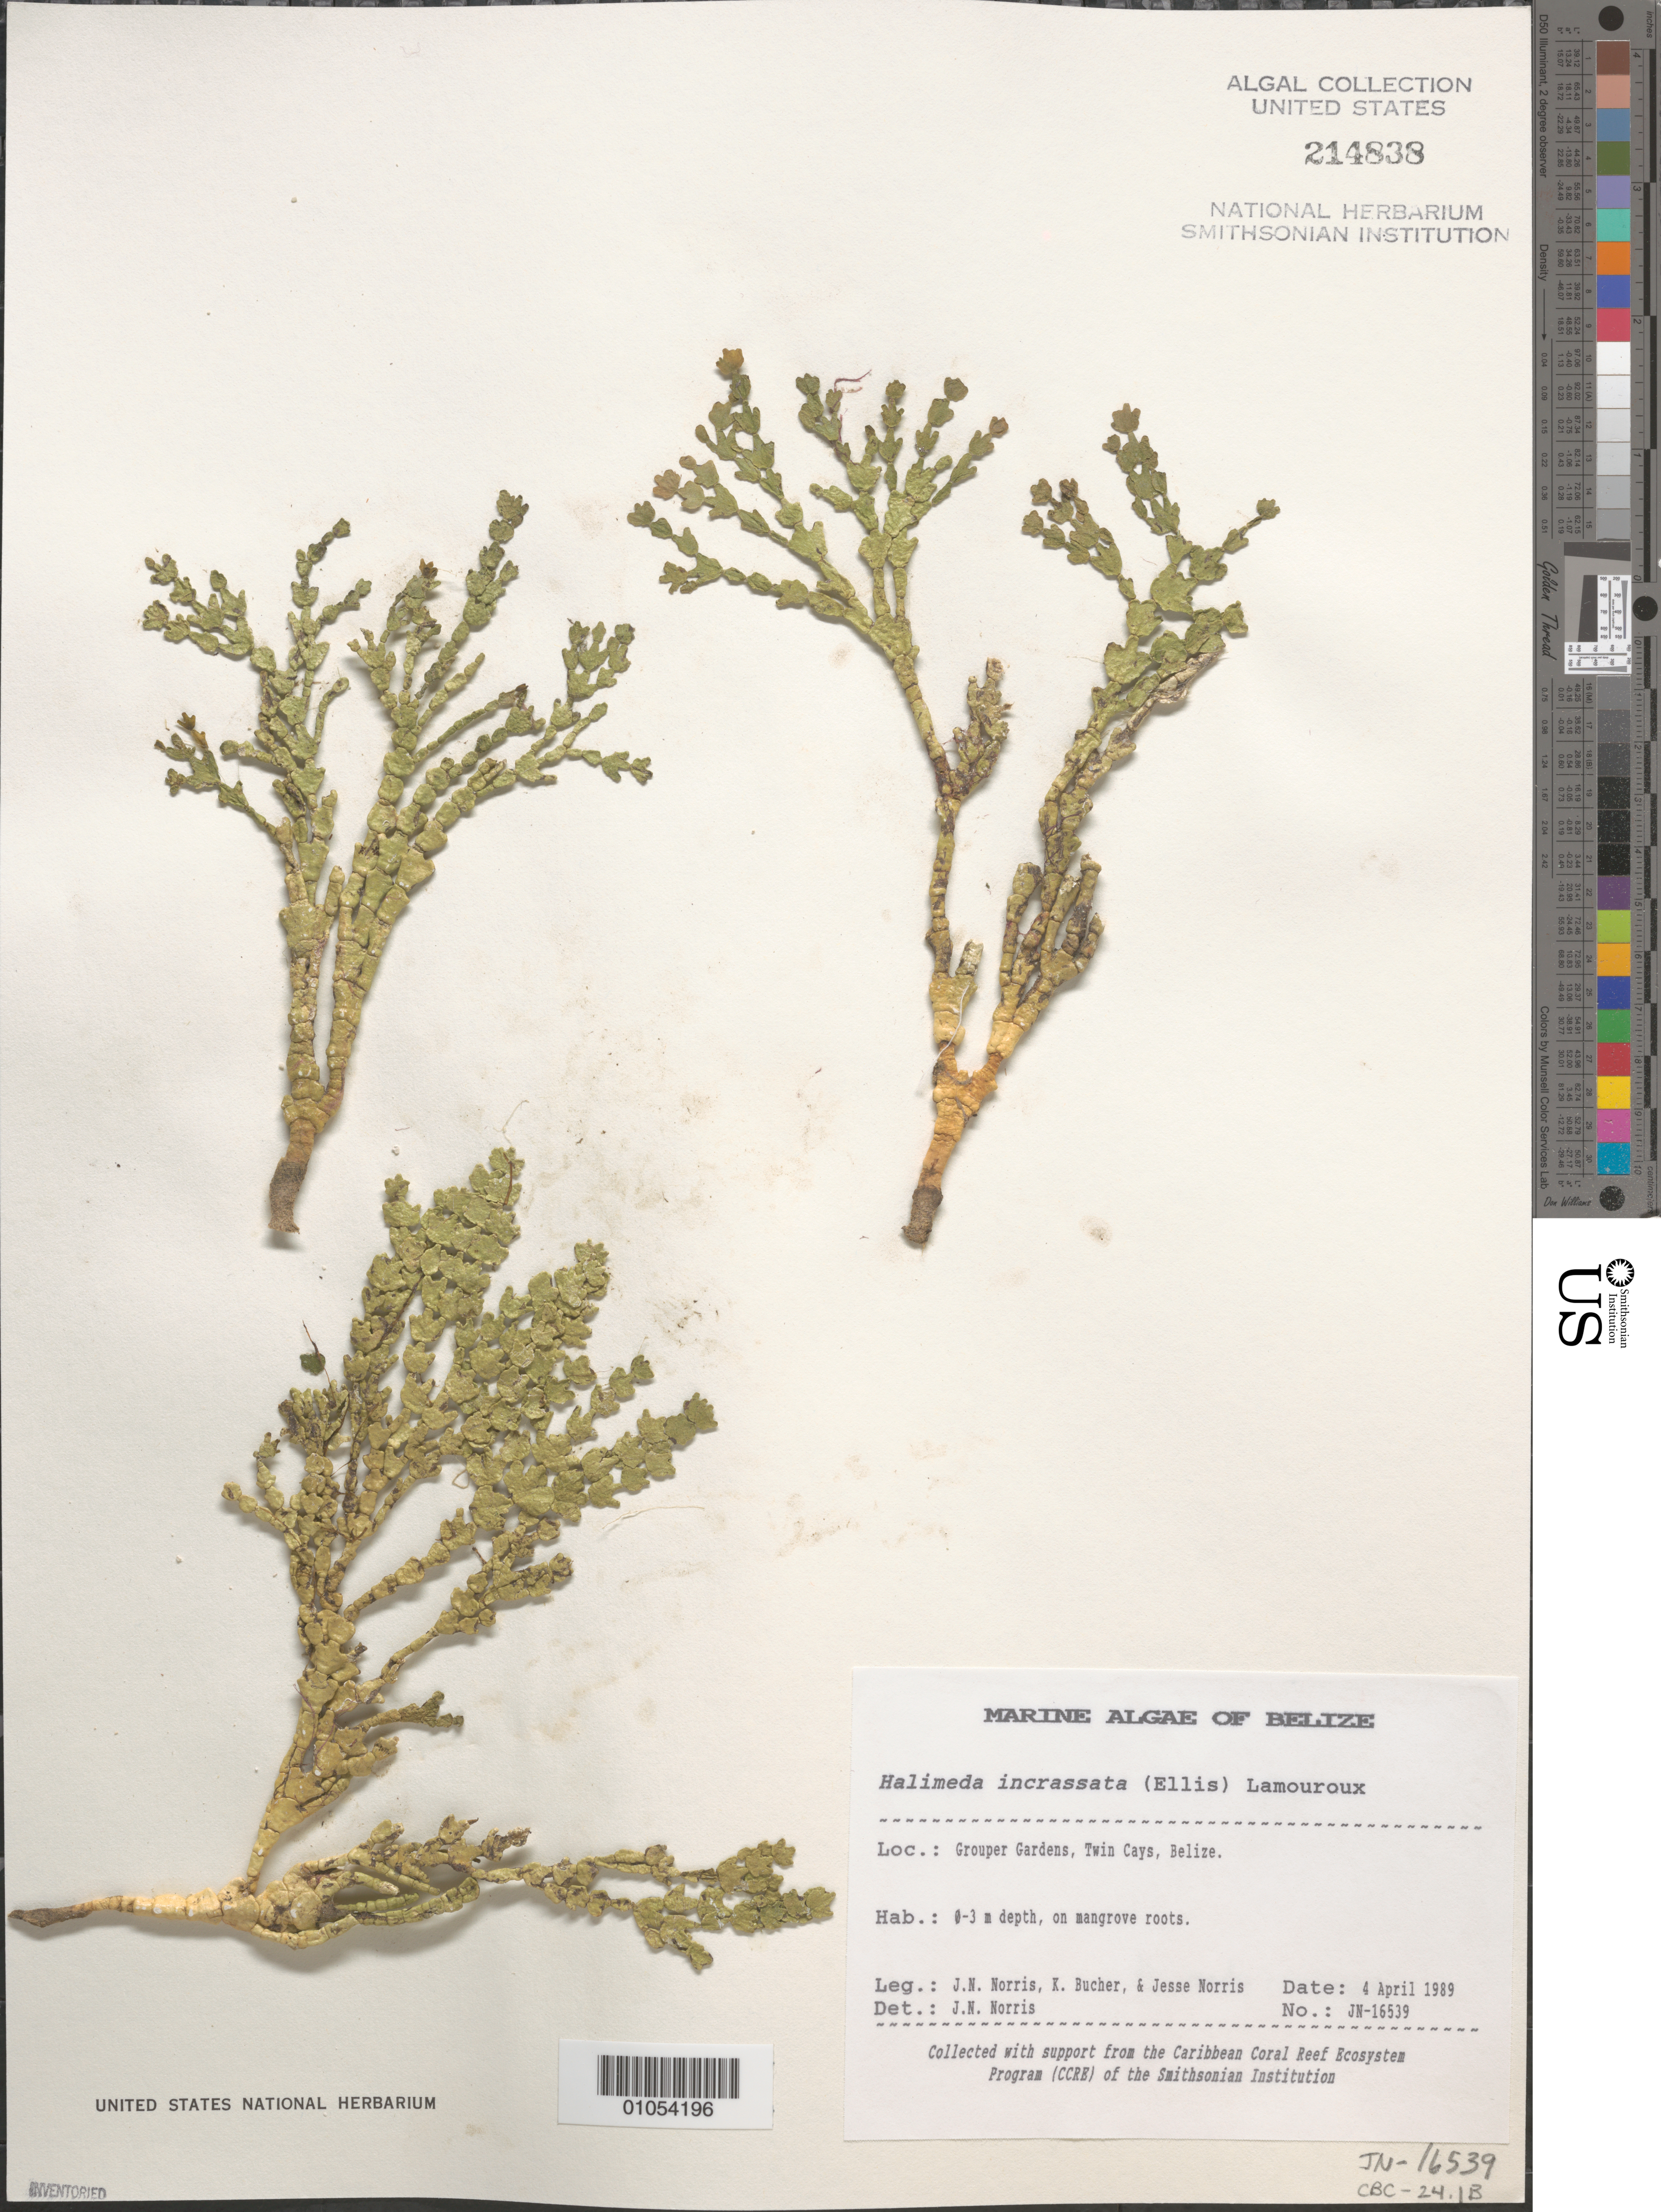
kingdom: Plantae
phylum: Chlorophyta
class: Ulvophyceae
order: Bryopsidales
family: Halimedaceae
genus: Halimeda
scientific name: Halimeda incrassata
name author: (J. Ellis) J.V.Lamouroux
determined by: Norris, James N.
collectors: J. N. Norris, K. E. Bucher & J. A. Norris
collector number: JN-16539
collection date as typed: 04 Apr 1989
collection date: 1989-04-04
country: Belize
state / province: Stann Creek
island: Twin Cays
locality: Grouper Gardens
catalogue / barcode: US 214838